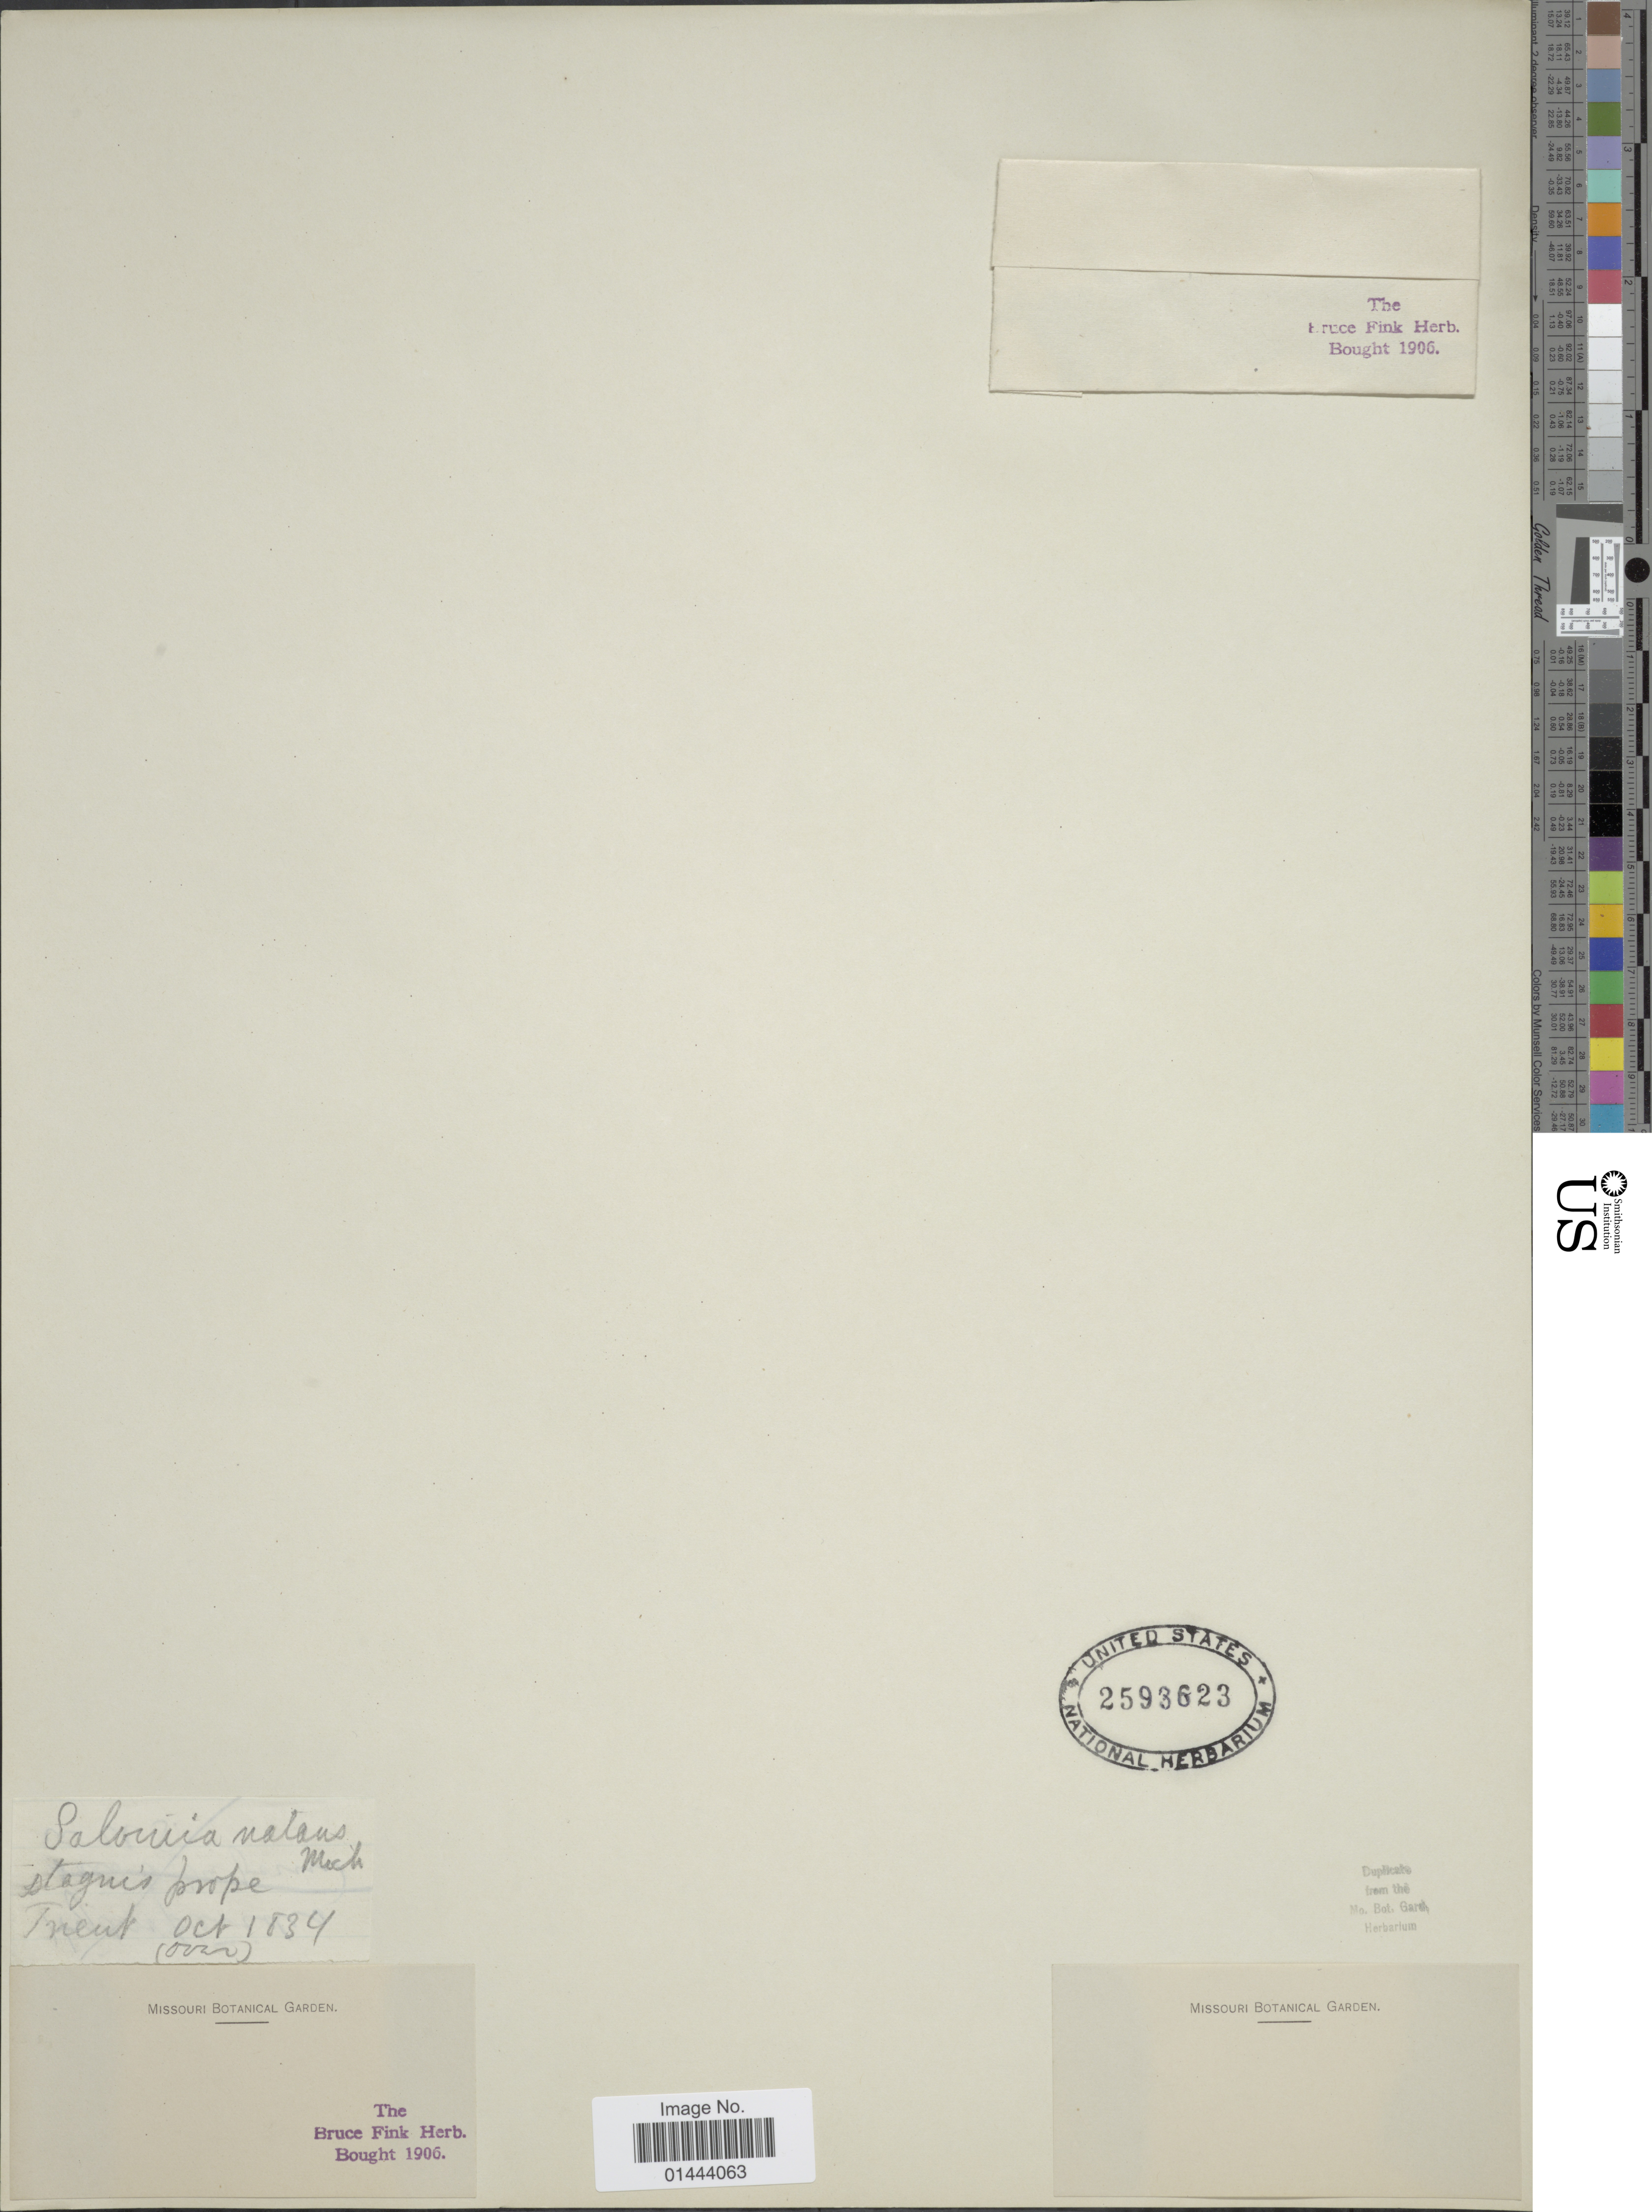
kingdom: Plantae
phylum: Tracheophyta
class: Polypodiopsida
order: Salviniales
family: Salviniaceae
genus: Salvinia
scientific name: Salvinia natans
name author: (L.) All.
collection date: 1834-10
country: Switzerland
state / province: Valais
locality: Stag near Trent.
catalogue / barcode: US 2593623